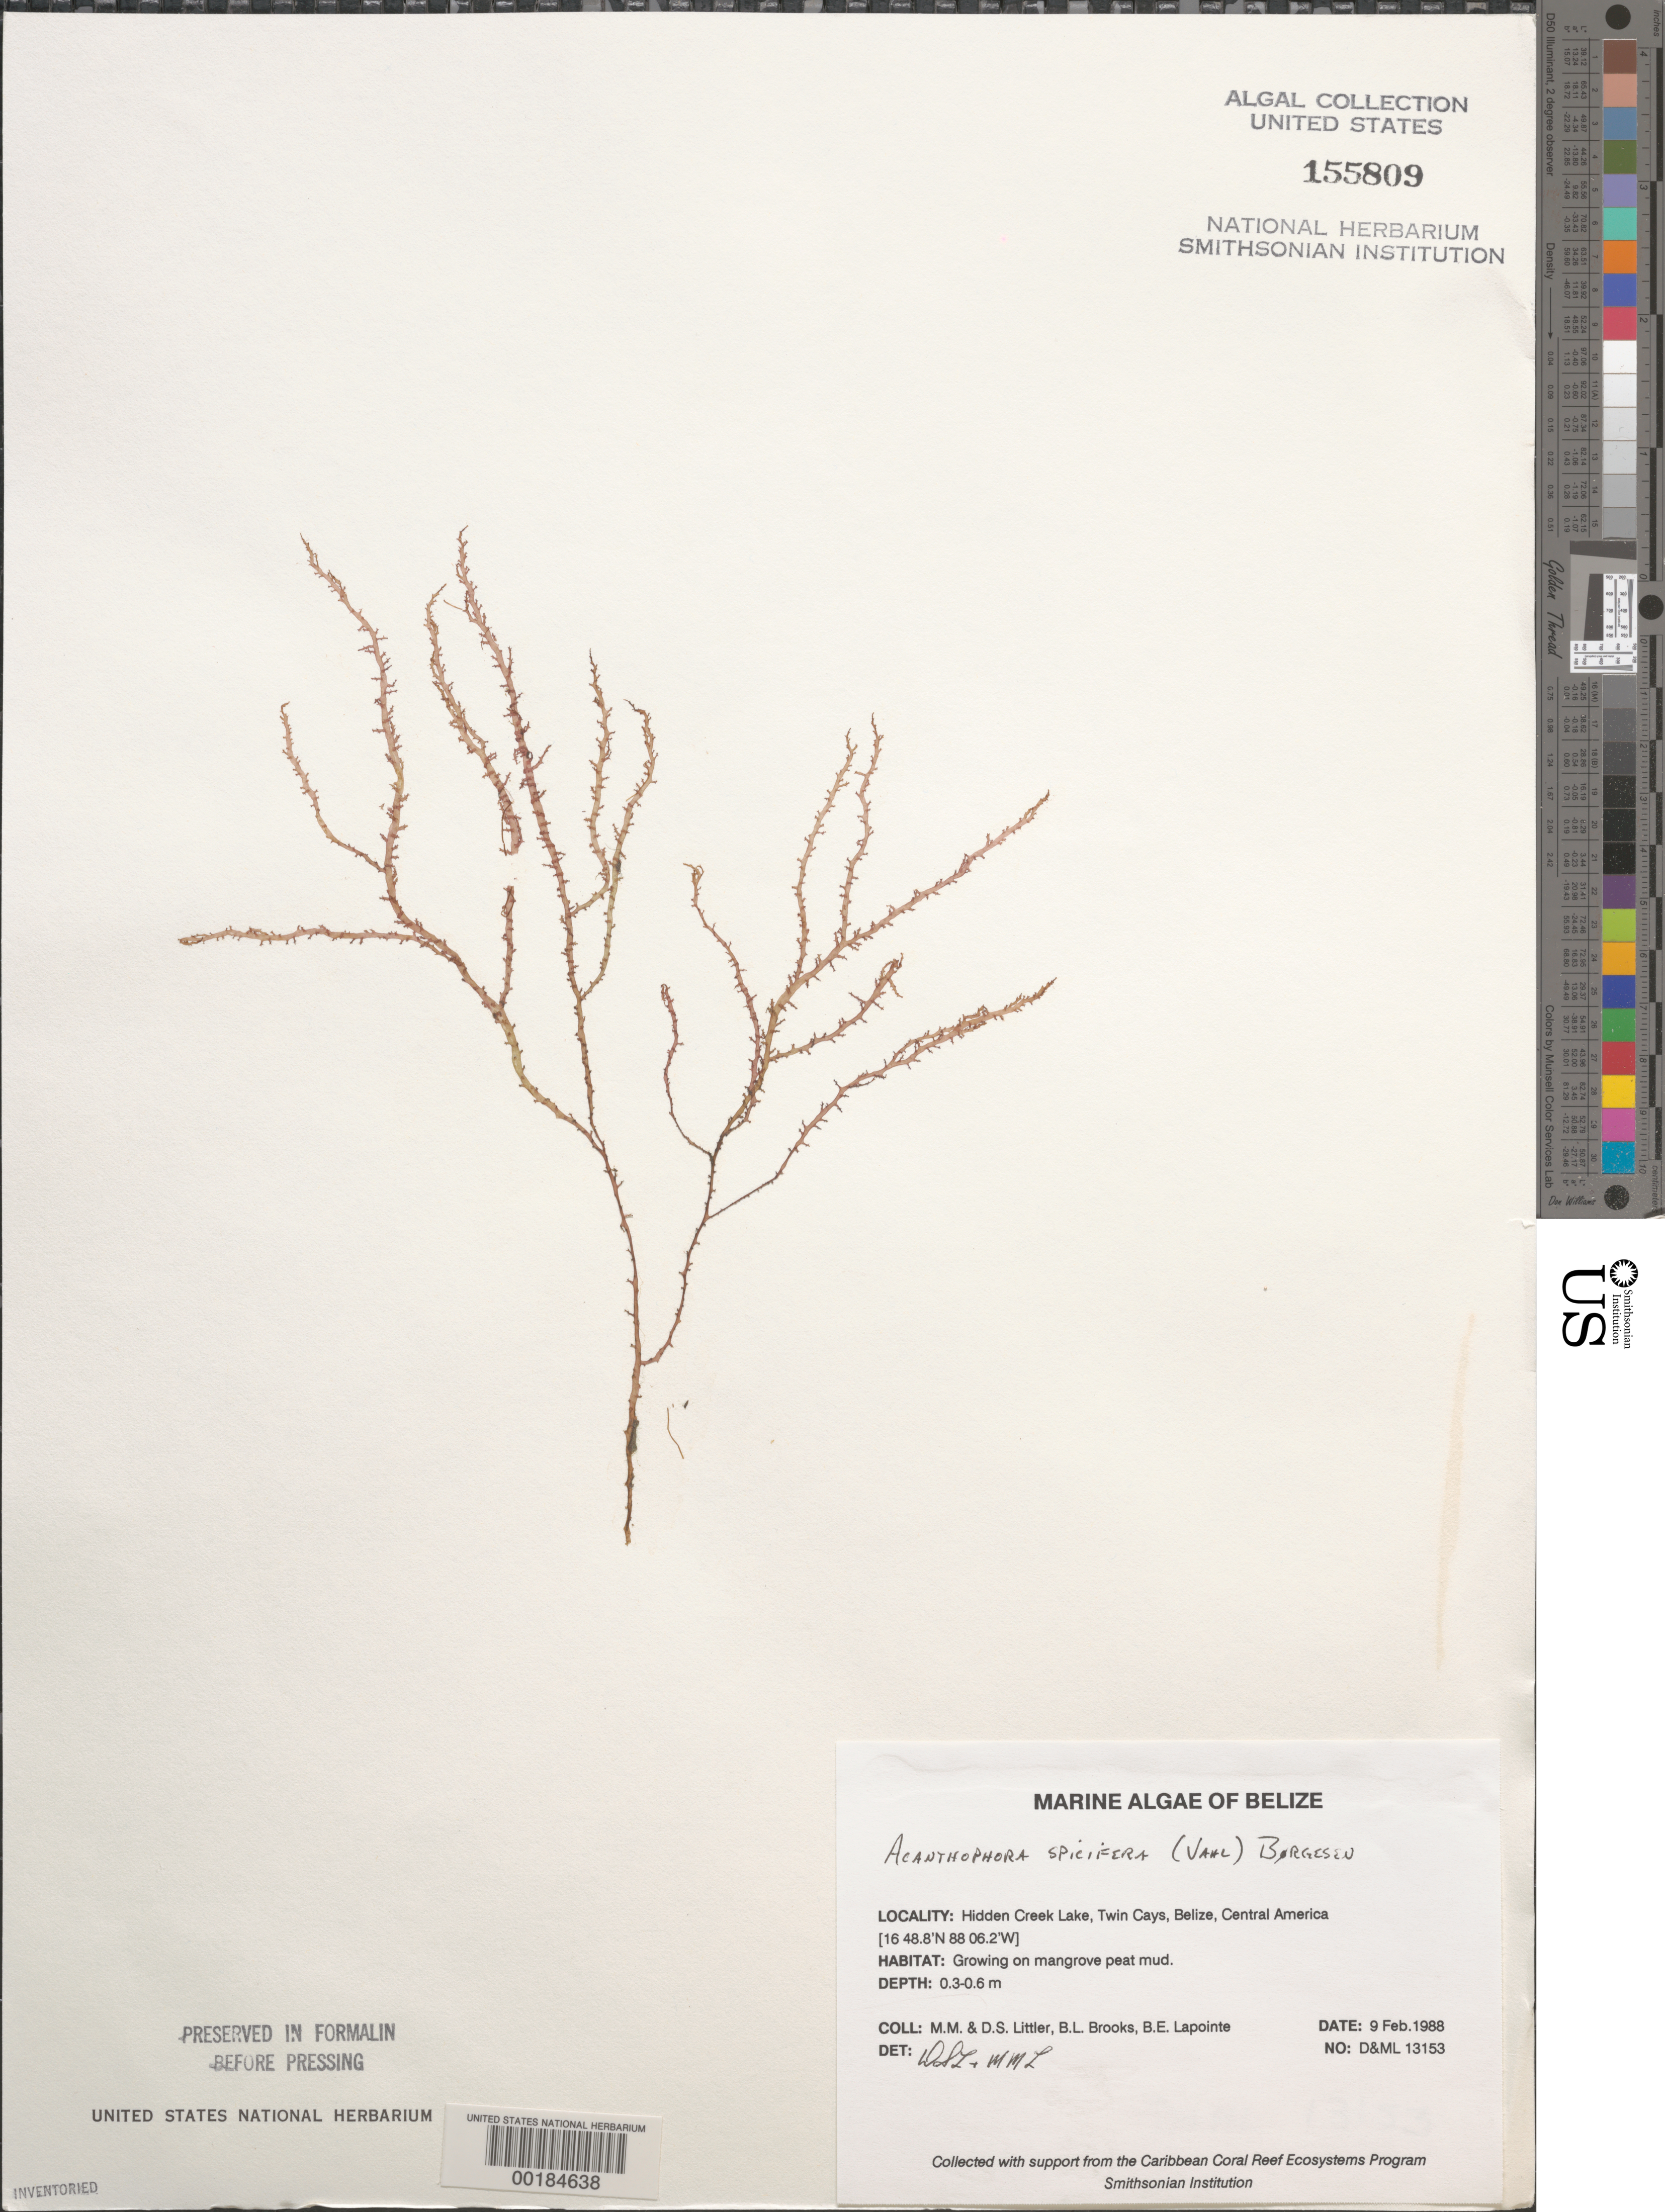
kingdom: Plantae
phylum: Rhodophyta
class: Florideophyceae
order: Ceramiales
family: Rhodomelaceae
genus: Acanthophora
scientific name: Acanthophora spicifera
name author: (Vahl) Børgesen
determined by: Littler, D. S.; Littler, M. M.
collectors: D. S. Littler, M. M. Littler, B. Brooks & B. Lapointe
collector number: D&ML 13153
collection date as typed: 09 Feb 1988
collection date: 1988-02-09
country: Belize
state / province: Stann Creek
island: Twin Cays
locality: Hidden Creek Lake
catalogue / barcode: US 155809